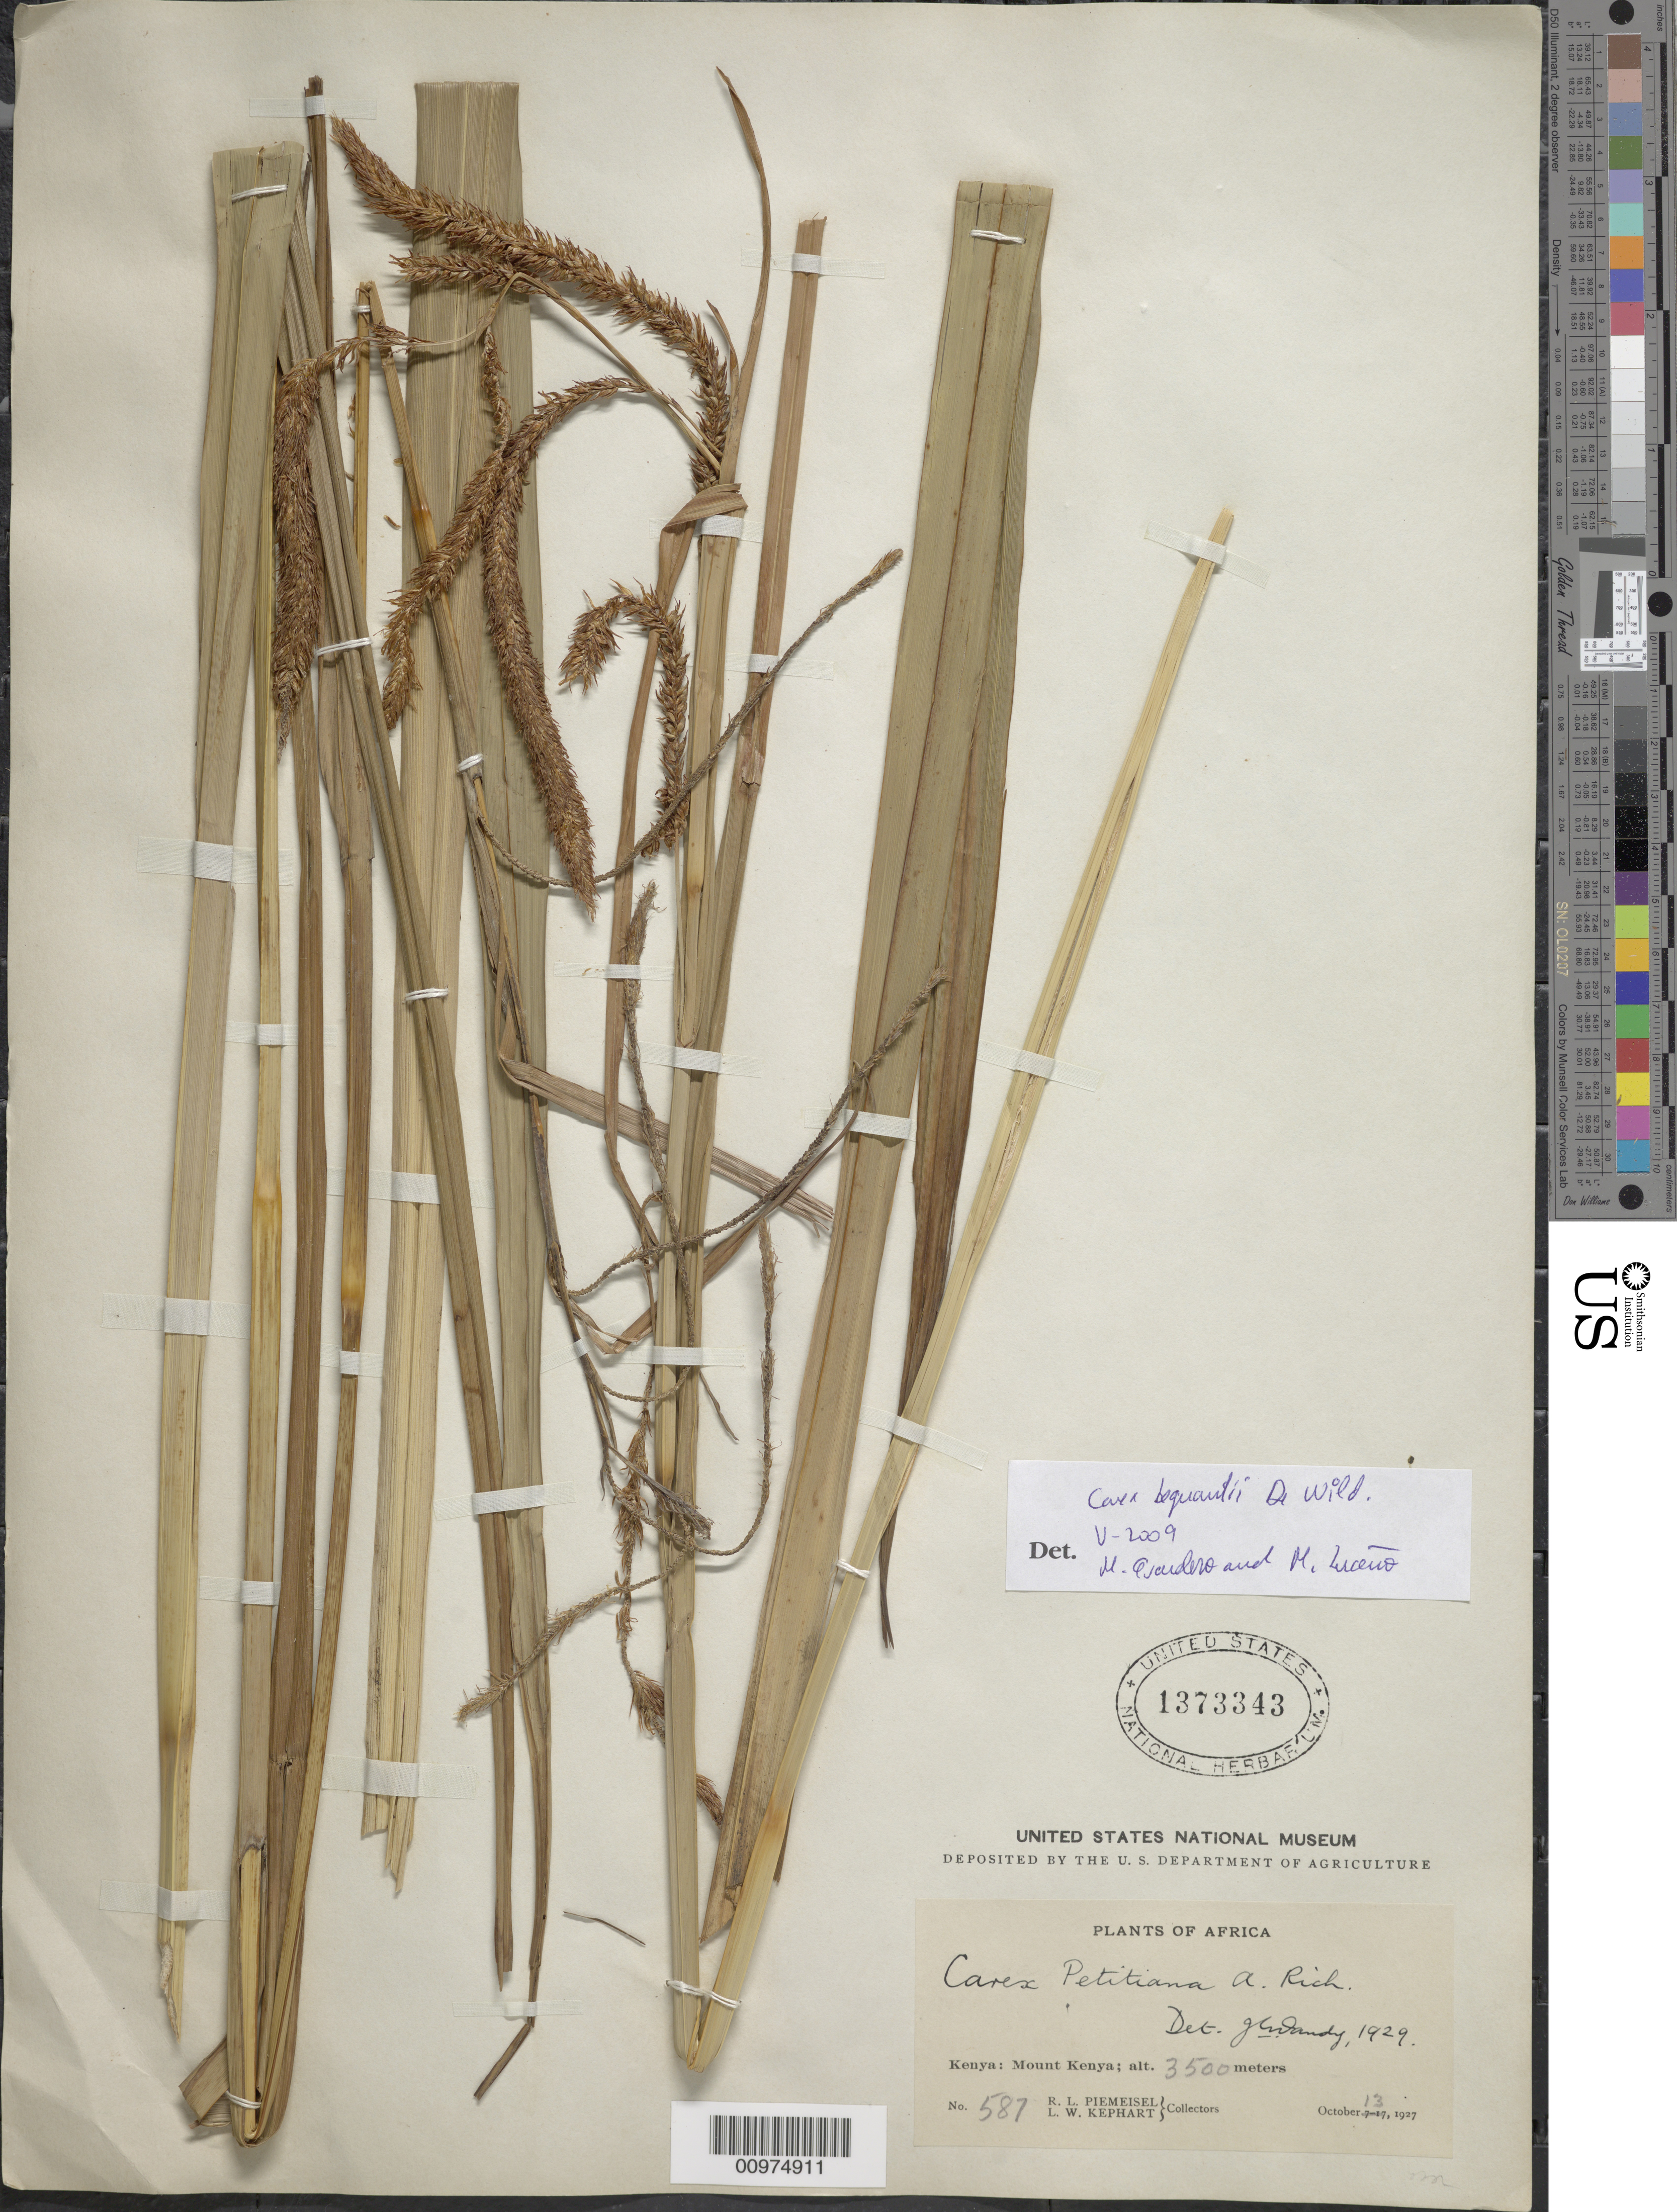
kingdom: Plantae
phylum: Tracheophyta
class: Liliopsida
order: Poales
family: Cyperaceae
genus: Carex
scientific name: Carex bequaertii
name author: De Wild.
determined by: Escudero, M.; Luceño, M.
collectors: R. L. Piemeisel & L. W. Kephart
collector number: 587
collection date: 1927-10-13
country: Kenya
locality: Mount Kenya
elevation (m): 3500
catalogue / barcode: US 1373343